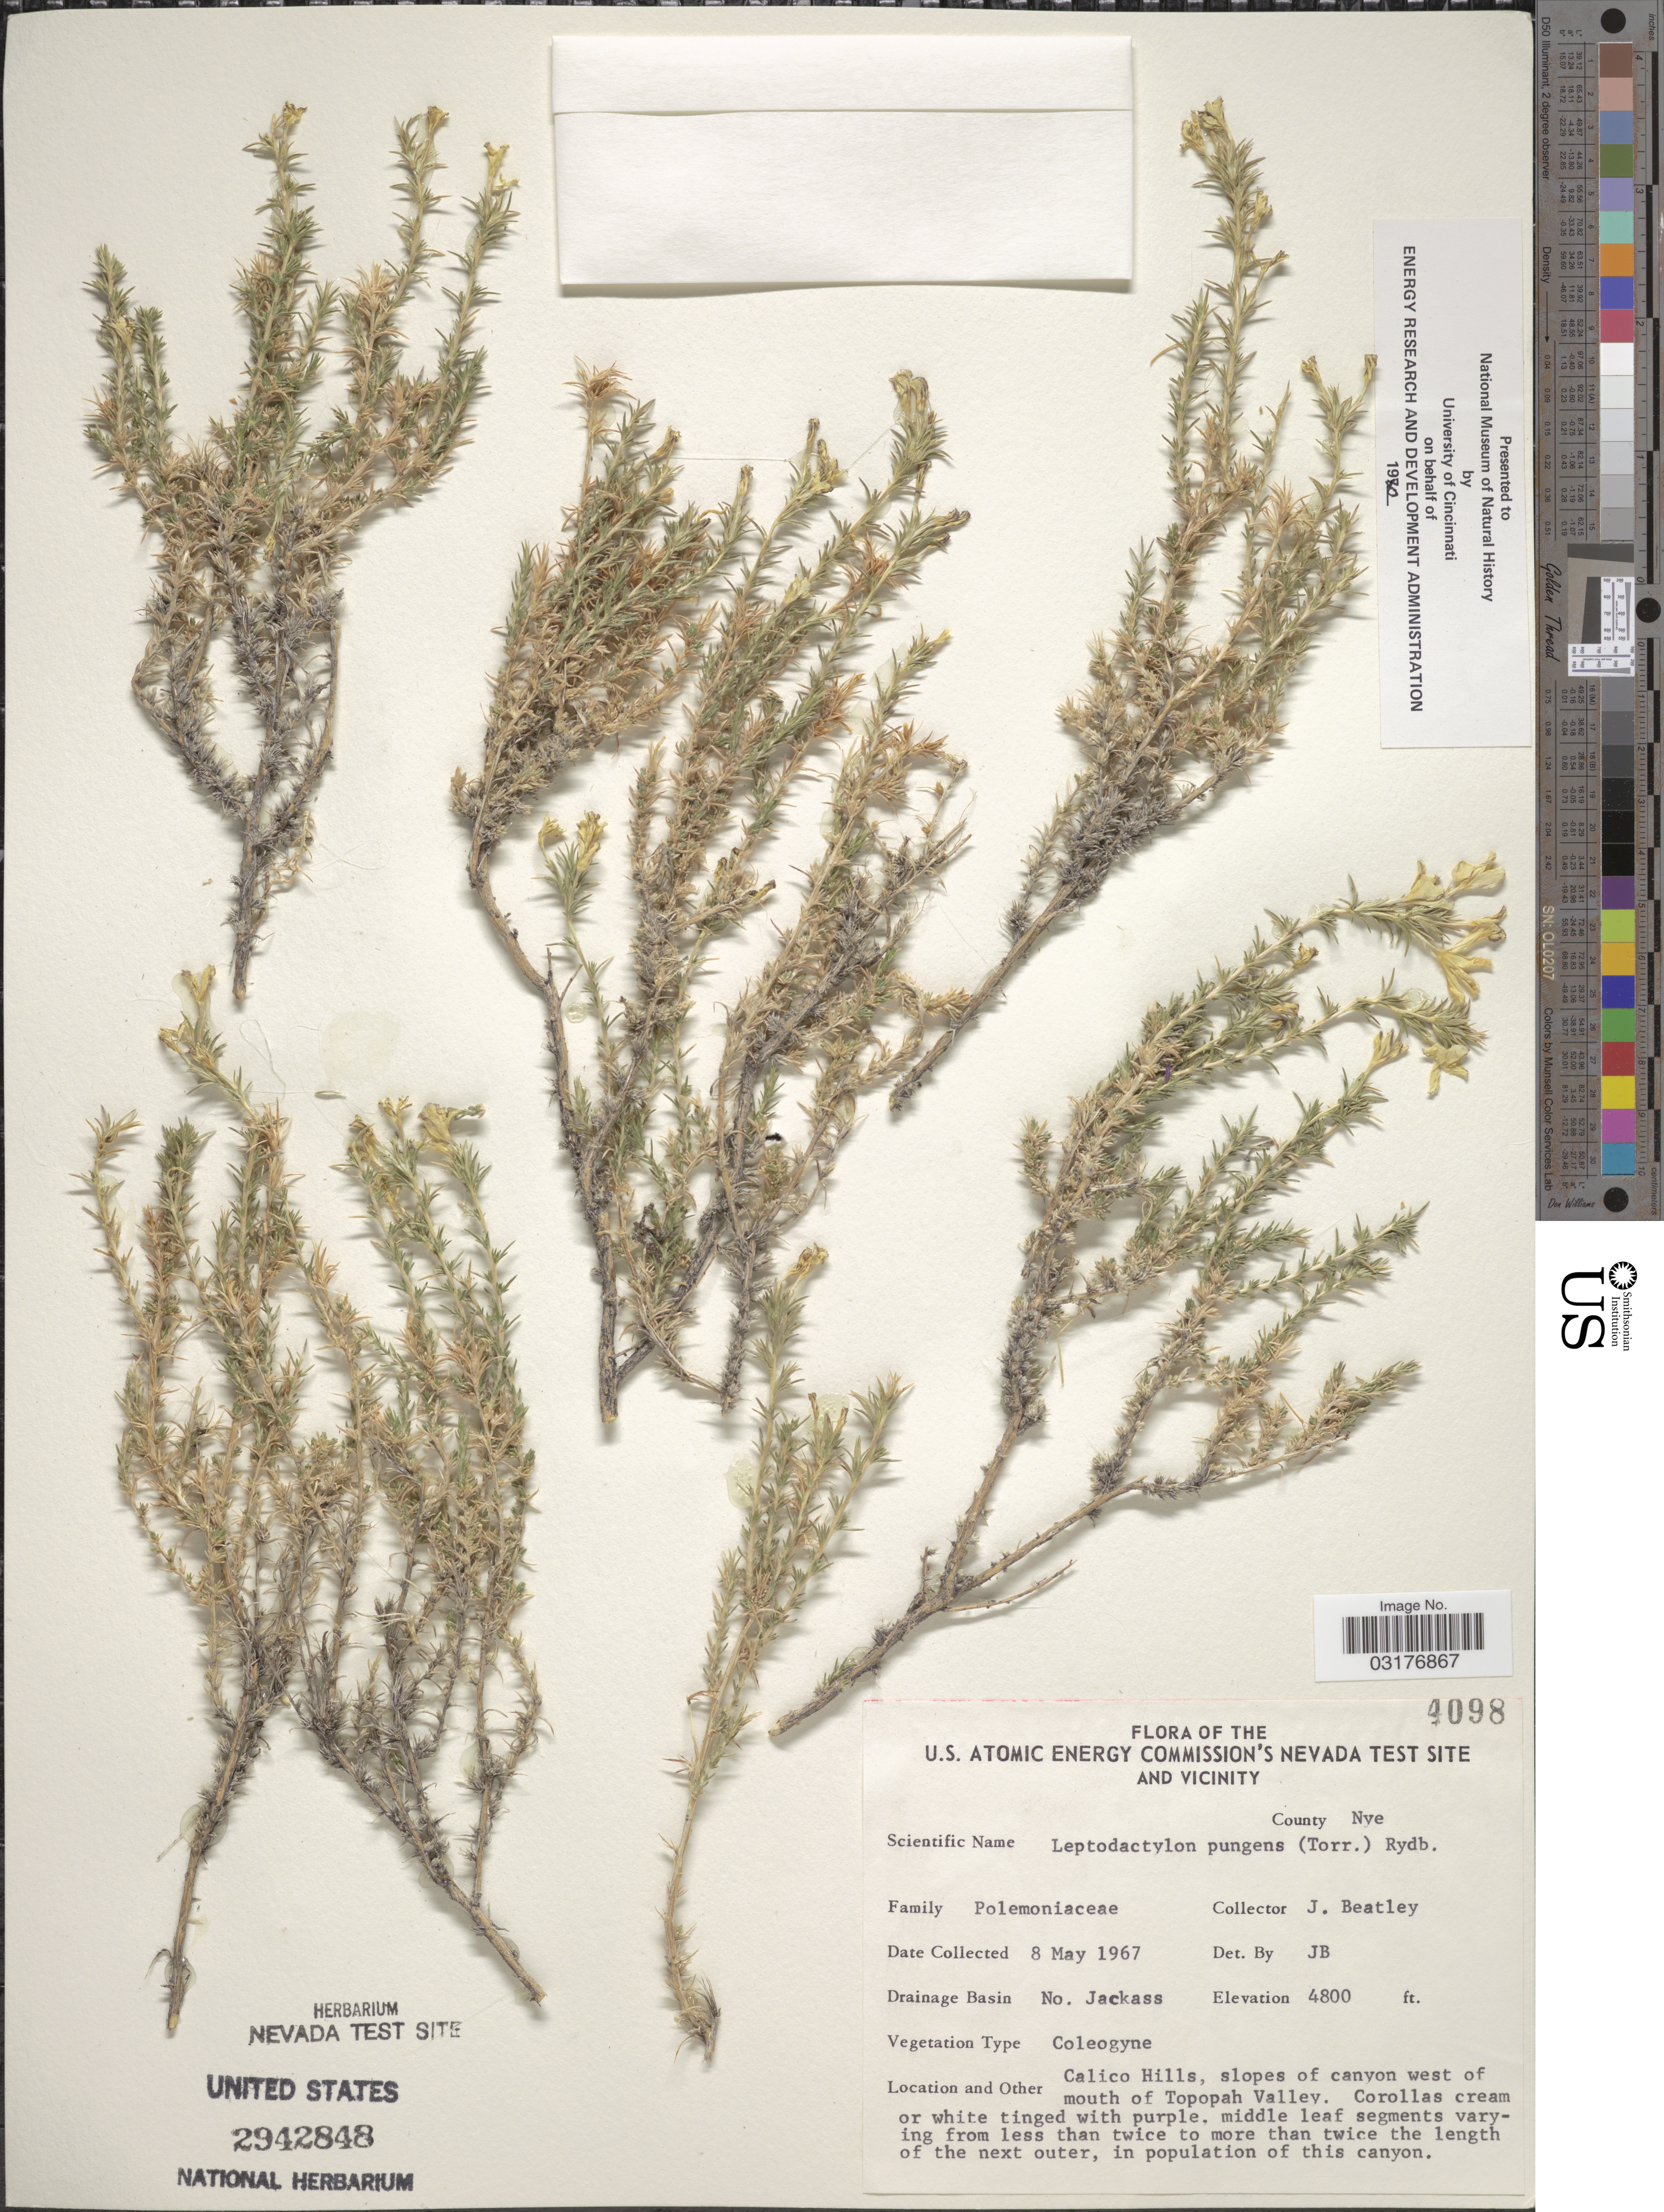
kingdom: Plantae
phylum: Tracheophyta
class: Magnoliopsida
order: Ericales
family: Polemoniaceae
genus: Linanthus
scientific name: Linanthus pungens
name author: (Torr.) J.M. Porter & L.A. Johnson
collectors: J. C. Beatley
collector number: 4098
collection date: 1967-05-08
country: United States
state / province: Nevada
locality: The U.S. Atomic Energy Commission's Nevada Test Site and Vicinity. County Nye. Drainage Basin No. Jackass. Calico Hills, slopes of canyon west of mouth of Topopah Valley.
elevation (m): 1463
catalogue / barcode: US 2942848